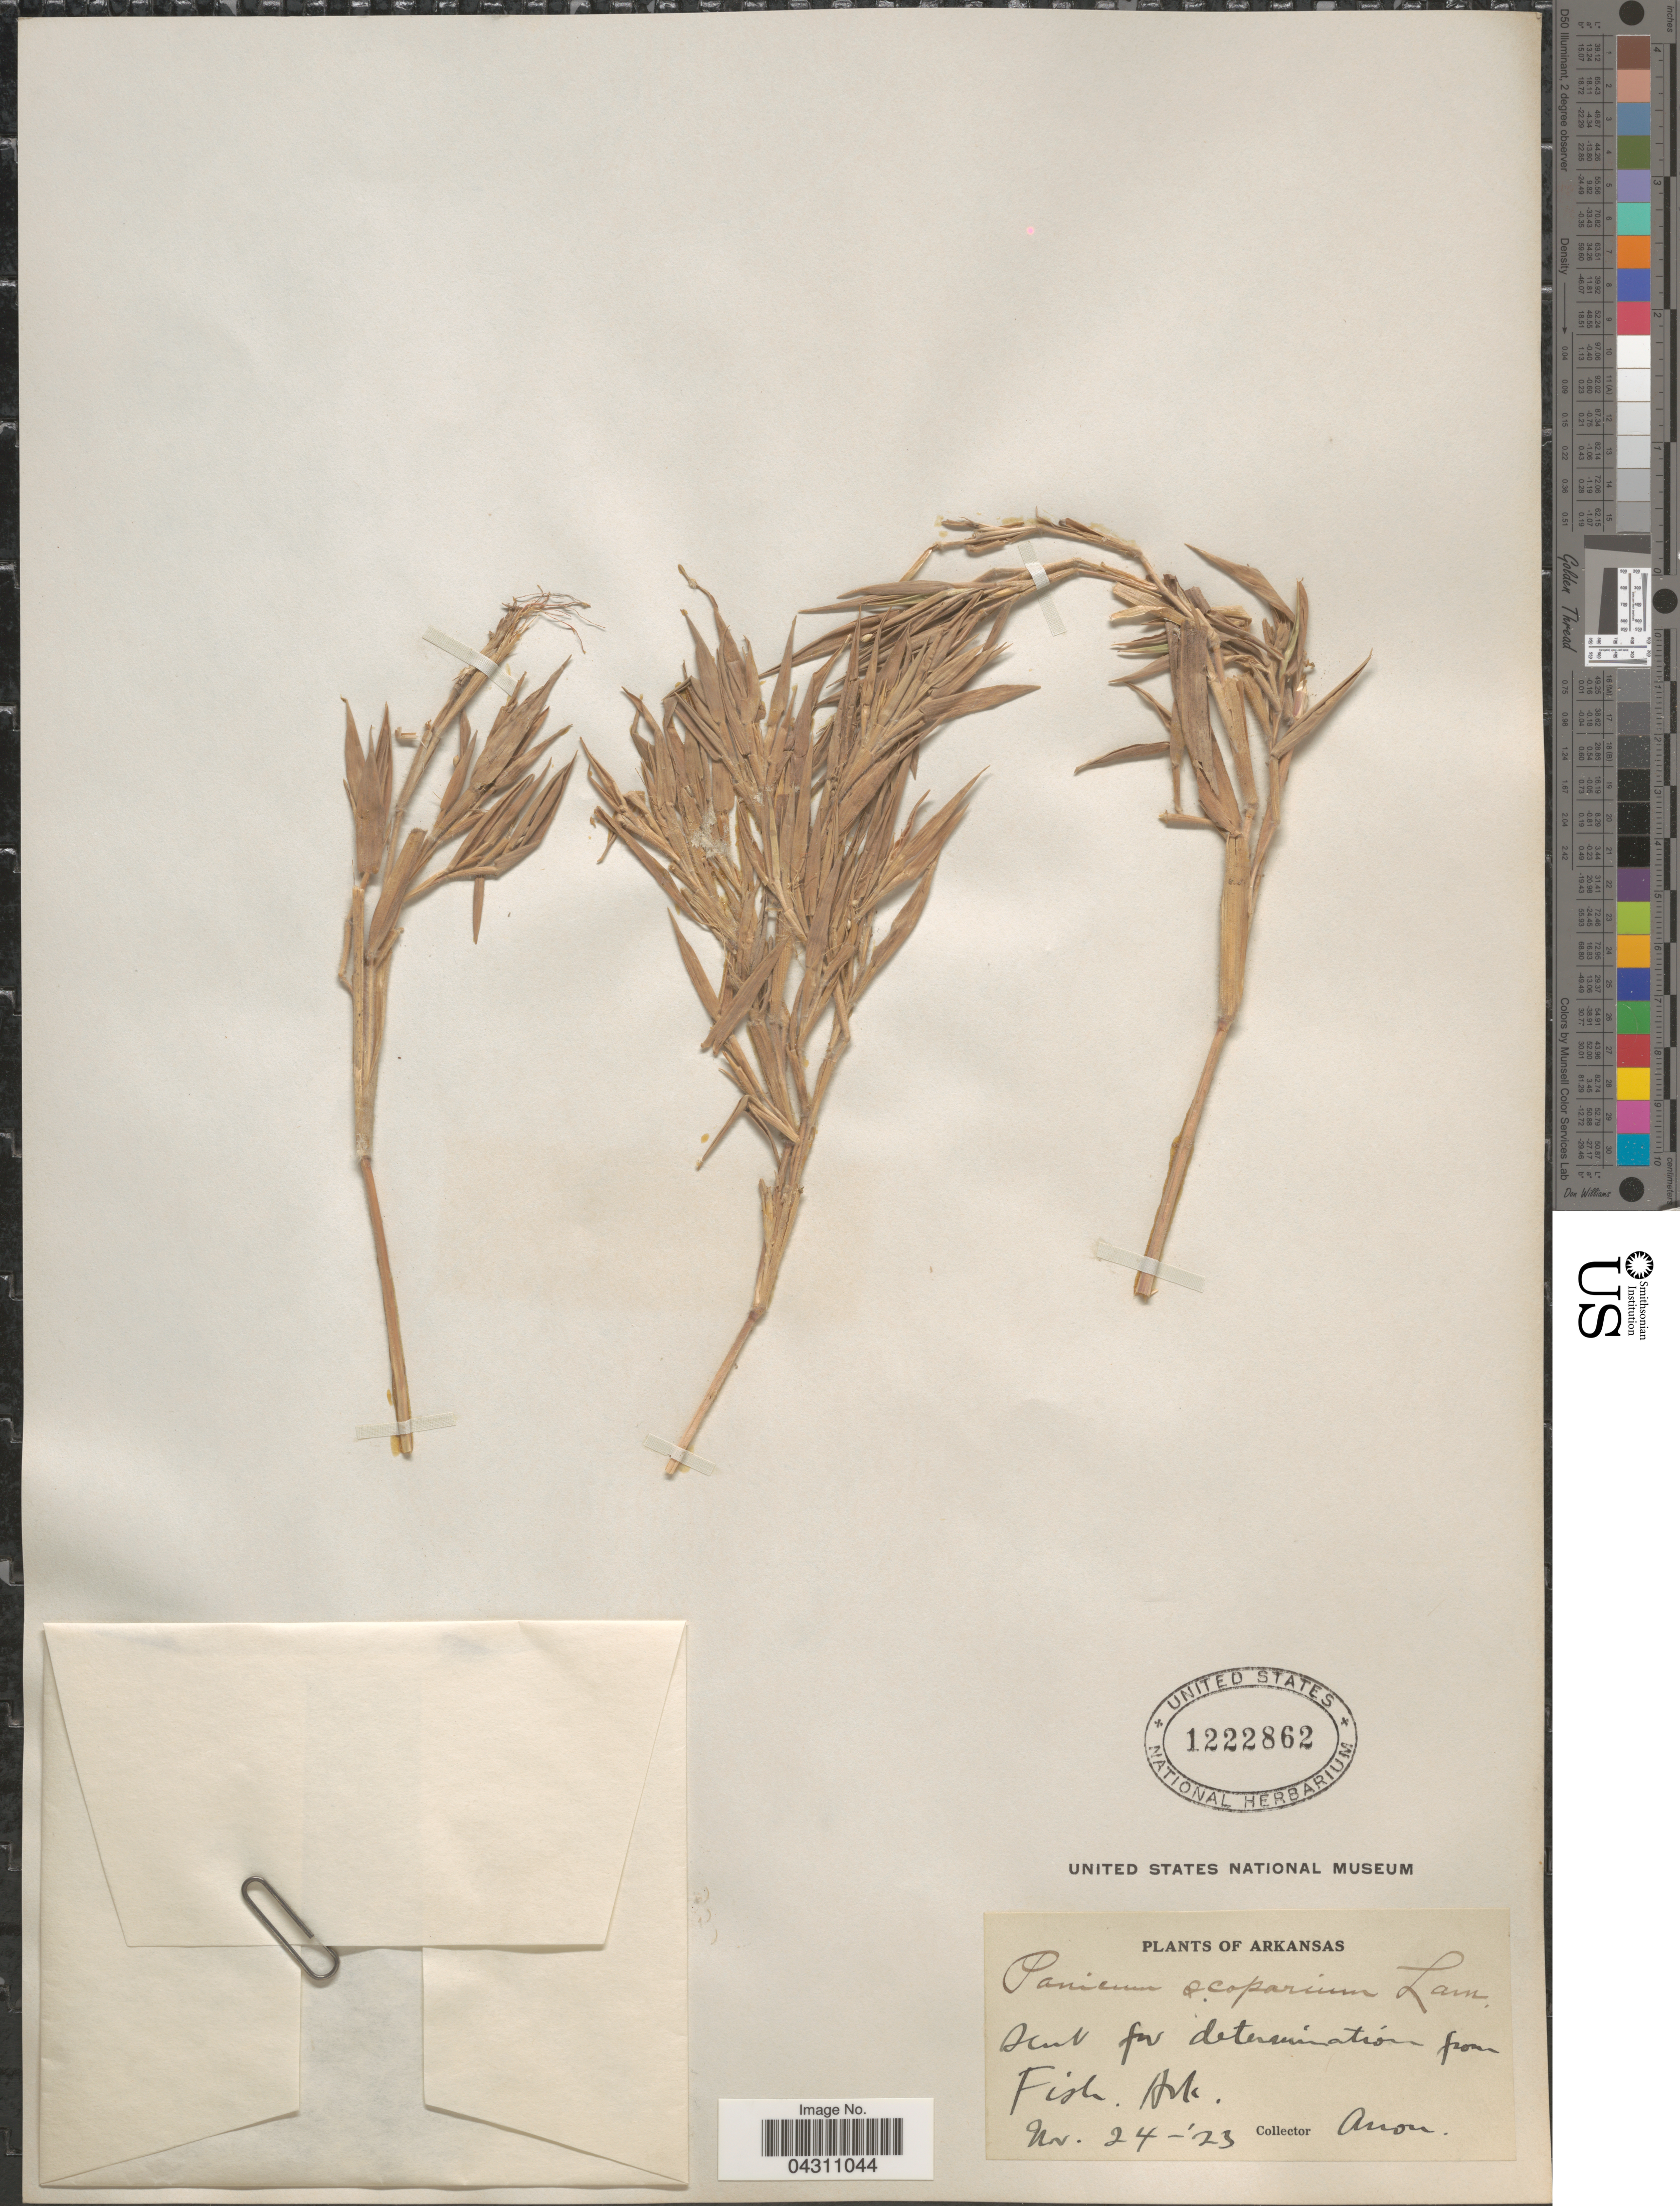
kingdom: Plantae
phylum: Tracheophyta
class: Liliopsida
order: Poales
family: Poaceae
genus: Dichanthelium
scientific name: Dichanthelium scoparium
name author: (Lam.) Gould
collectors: -. Anon.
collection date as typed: Transcribed d/m/y: 24/11/23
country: United States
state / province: Arkansas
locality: Fish [unsure placement].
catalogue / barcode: US 1222862